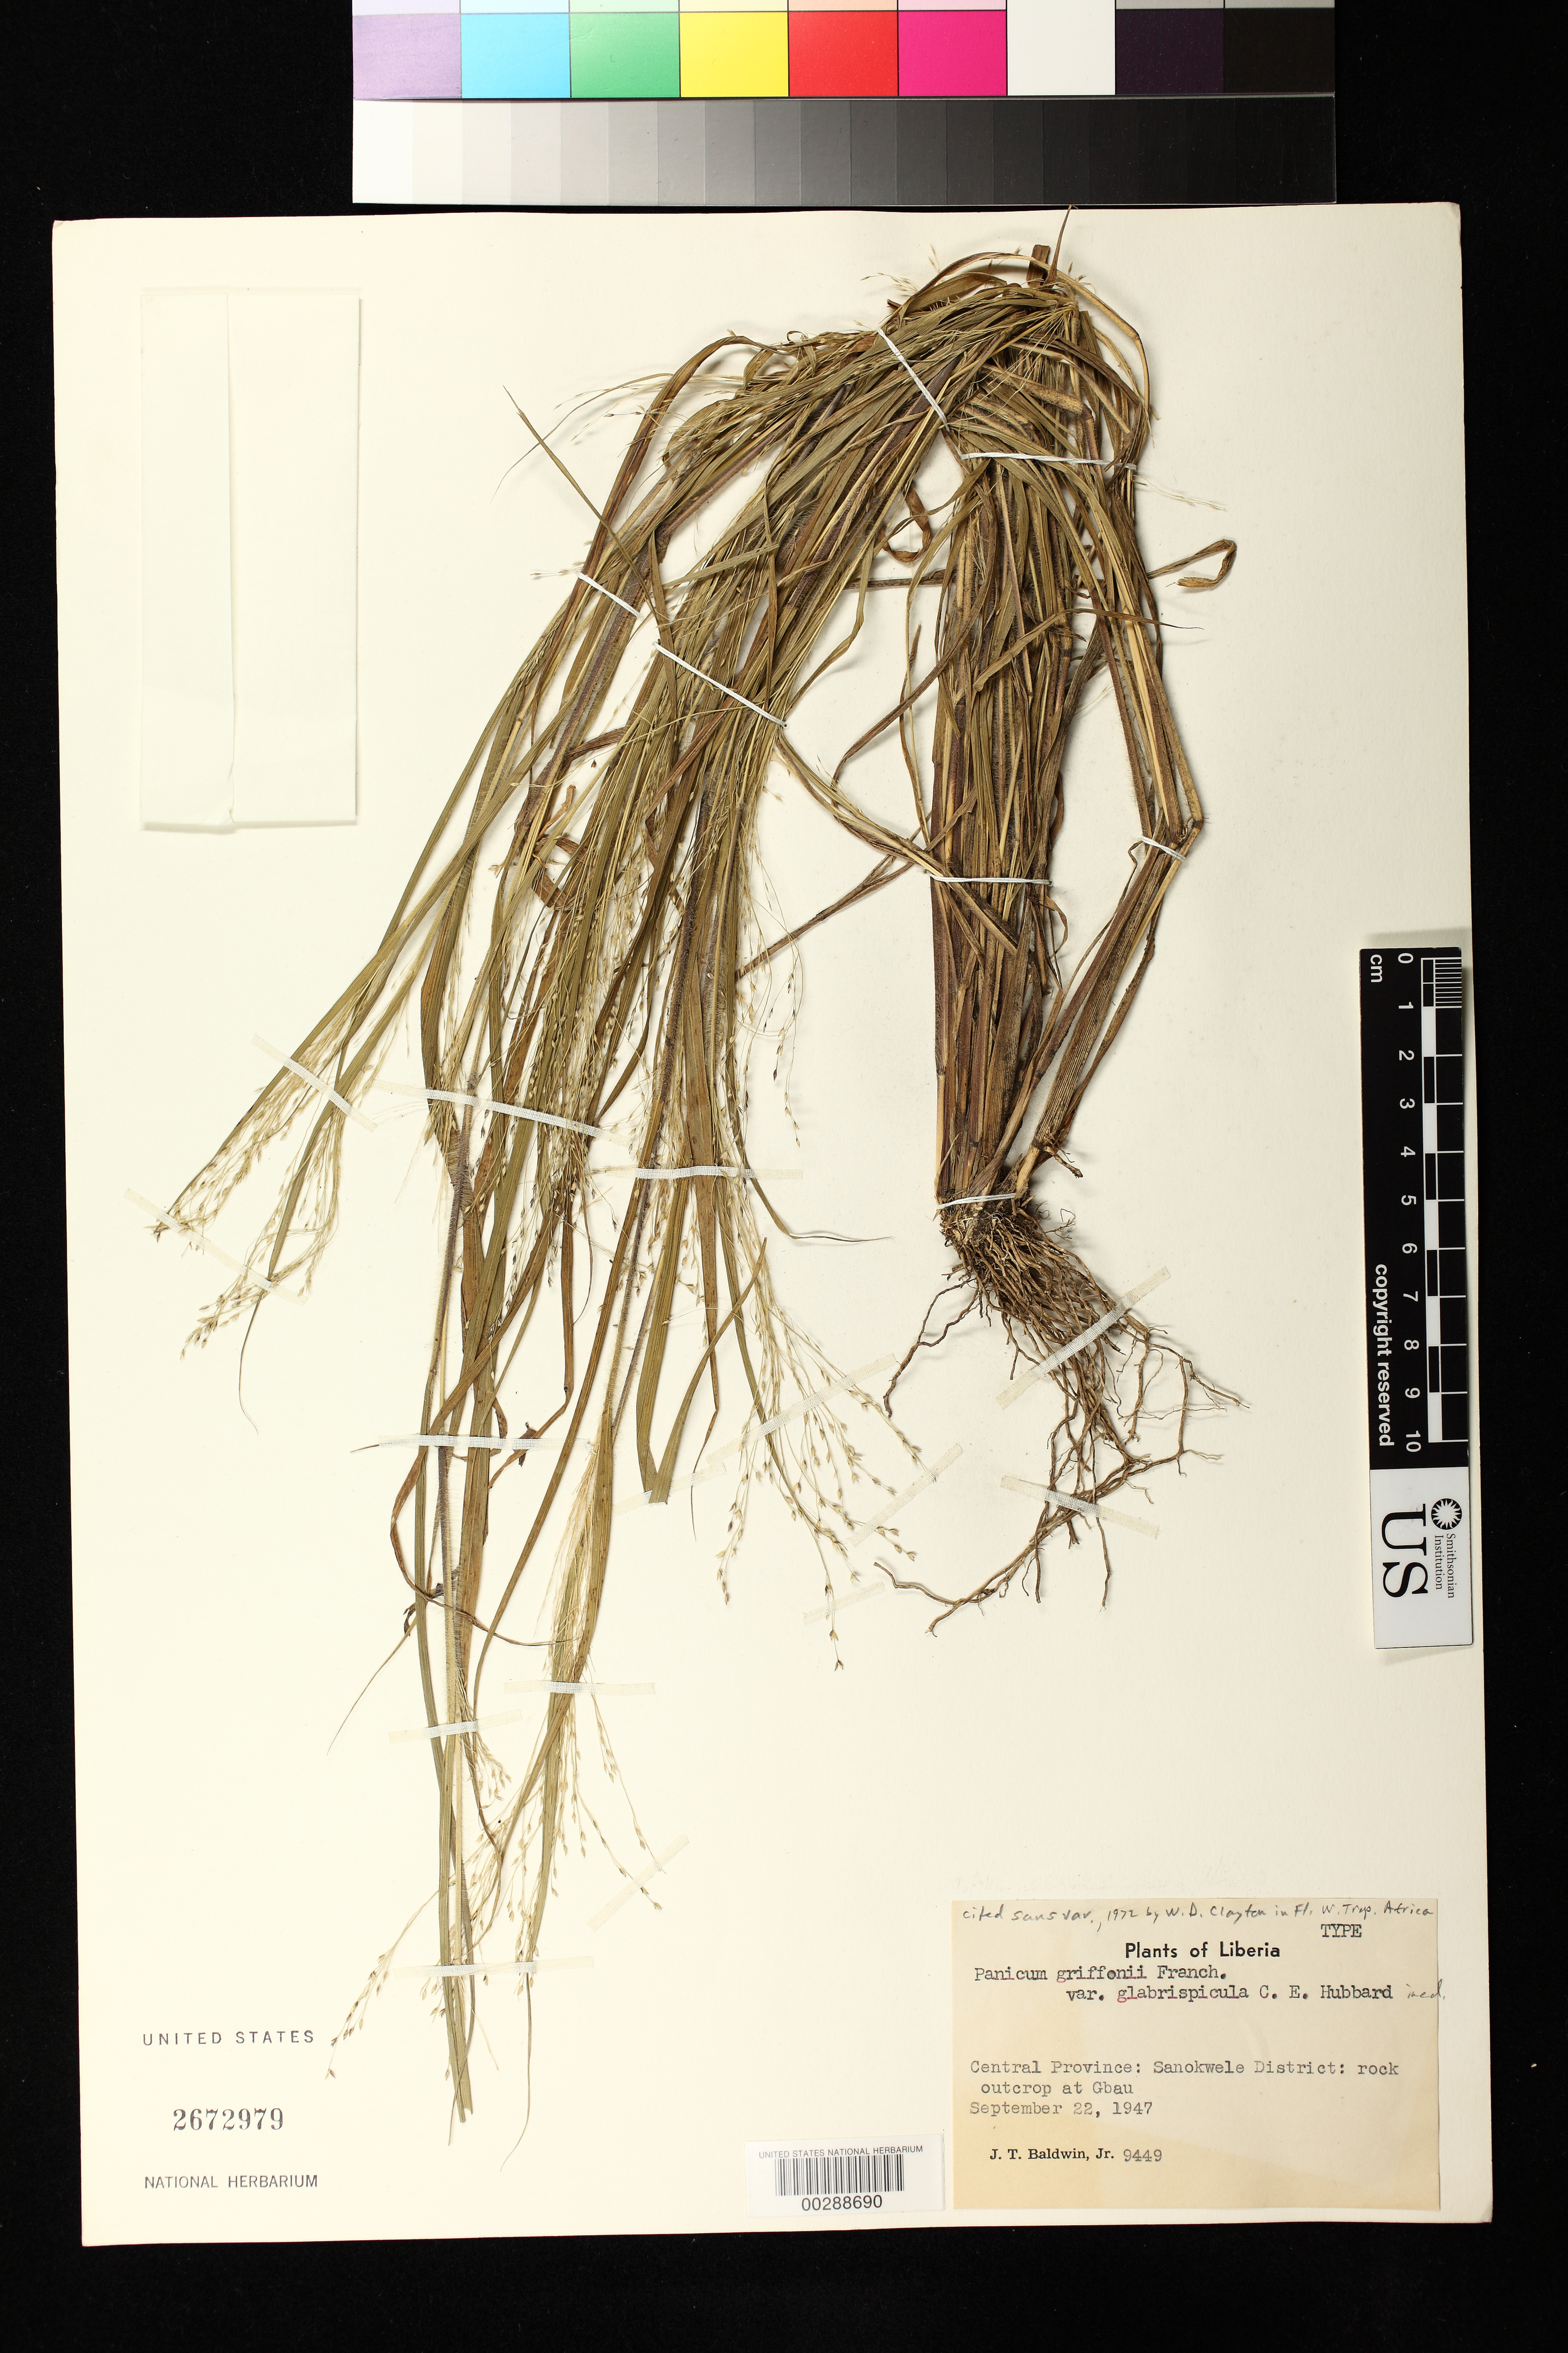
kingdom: Plantae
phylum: Tracheophyta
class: Liliopsida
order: Poales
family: Poaceae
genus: Panicum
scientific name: Panicum sp.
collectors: J. T. Baldwin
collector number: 9449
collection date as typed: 22 Sep 1947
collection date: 1947-09-22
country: Liberia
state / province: Nimba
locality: Sanokwele Dist., rock outcrop at Gbau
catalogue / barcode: US 2672979